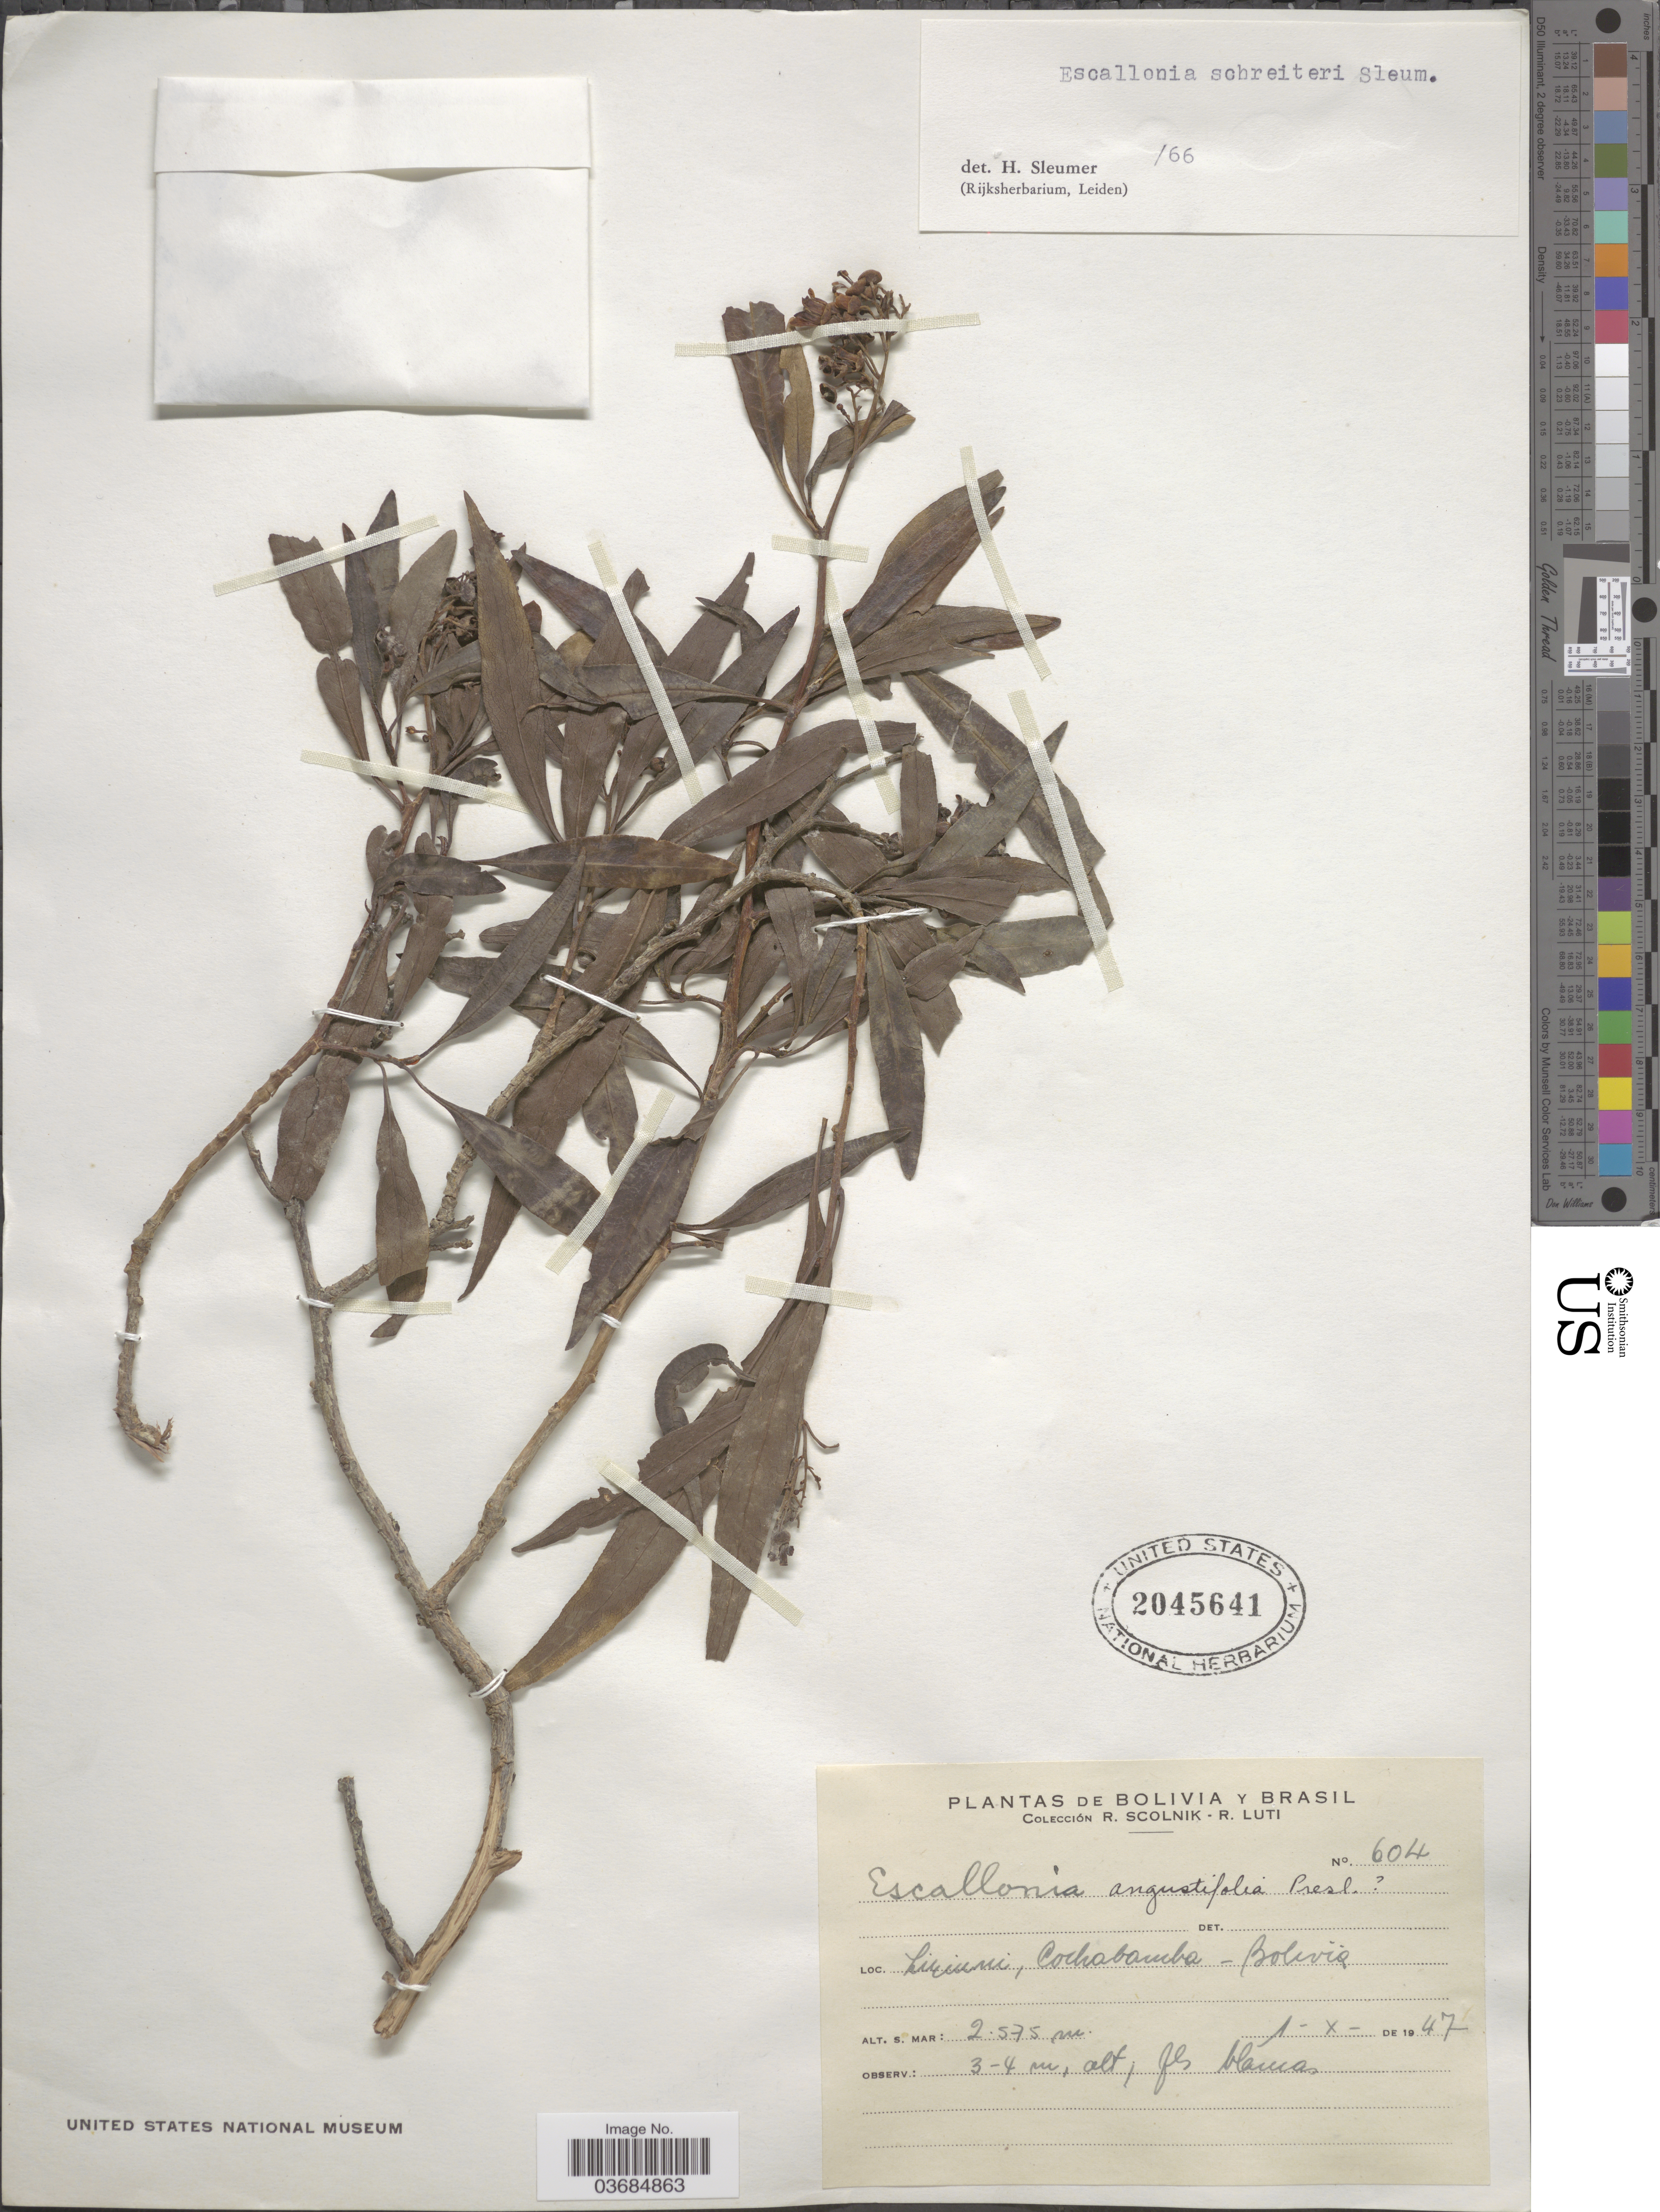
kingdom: Plantae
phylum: Tracheophyta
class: Magnoliopsida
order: Escalloniales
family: Escalloniaceae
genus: Escallonia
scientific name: Escallonia schreiteri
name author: Sleumer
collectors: R. Scolnik & R. Luti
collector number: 604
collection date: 1947-10-01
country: Bolivia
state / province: Cochabamba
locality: Liriuni.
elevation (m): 2575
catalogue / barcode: US 2045641